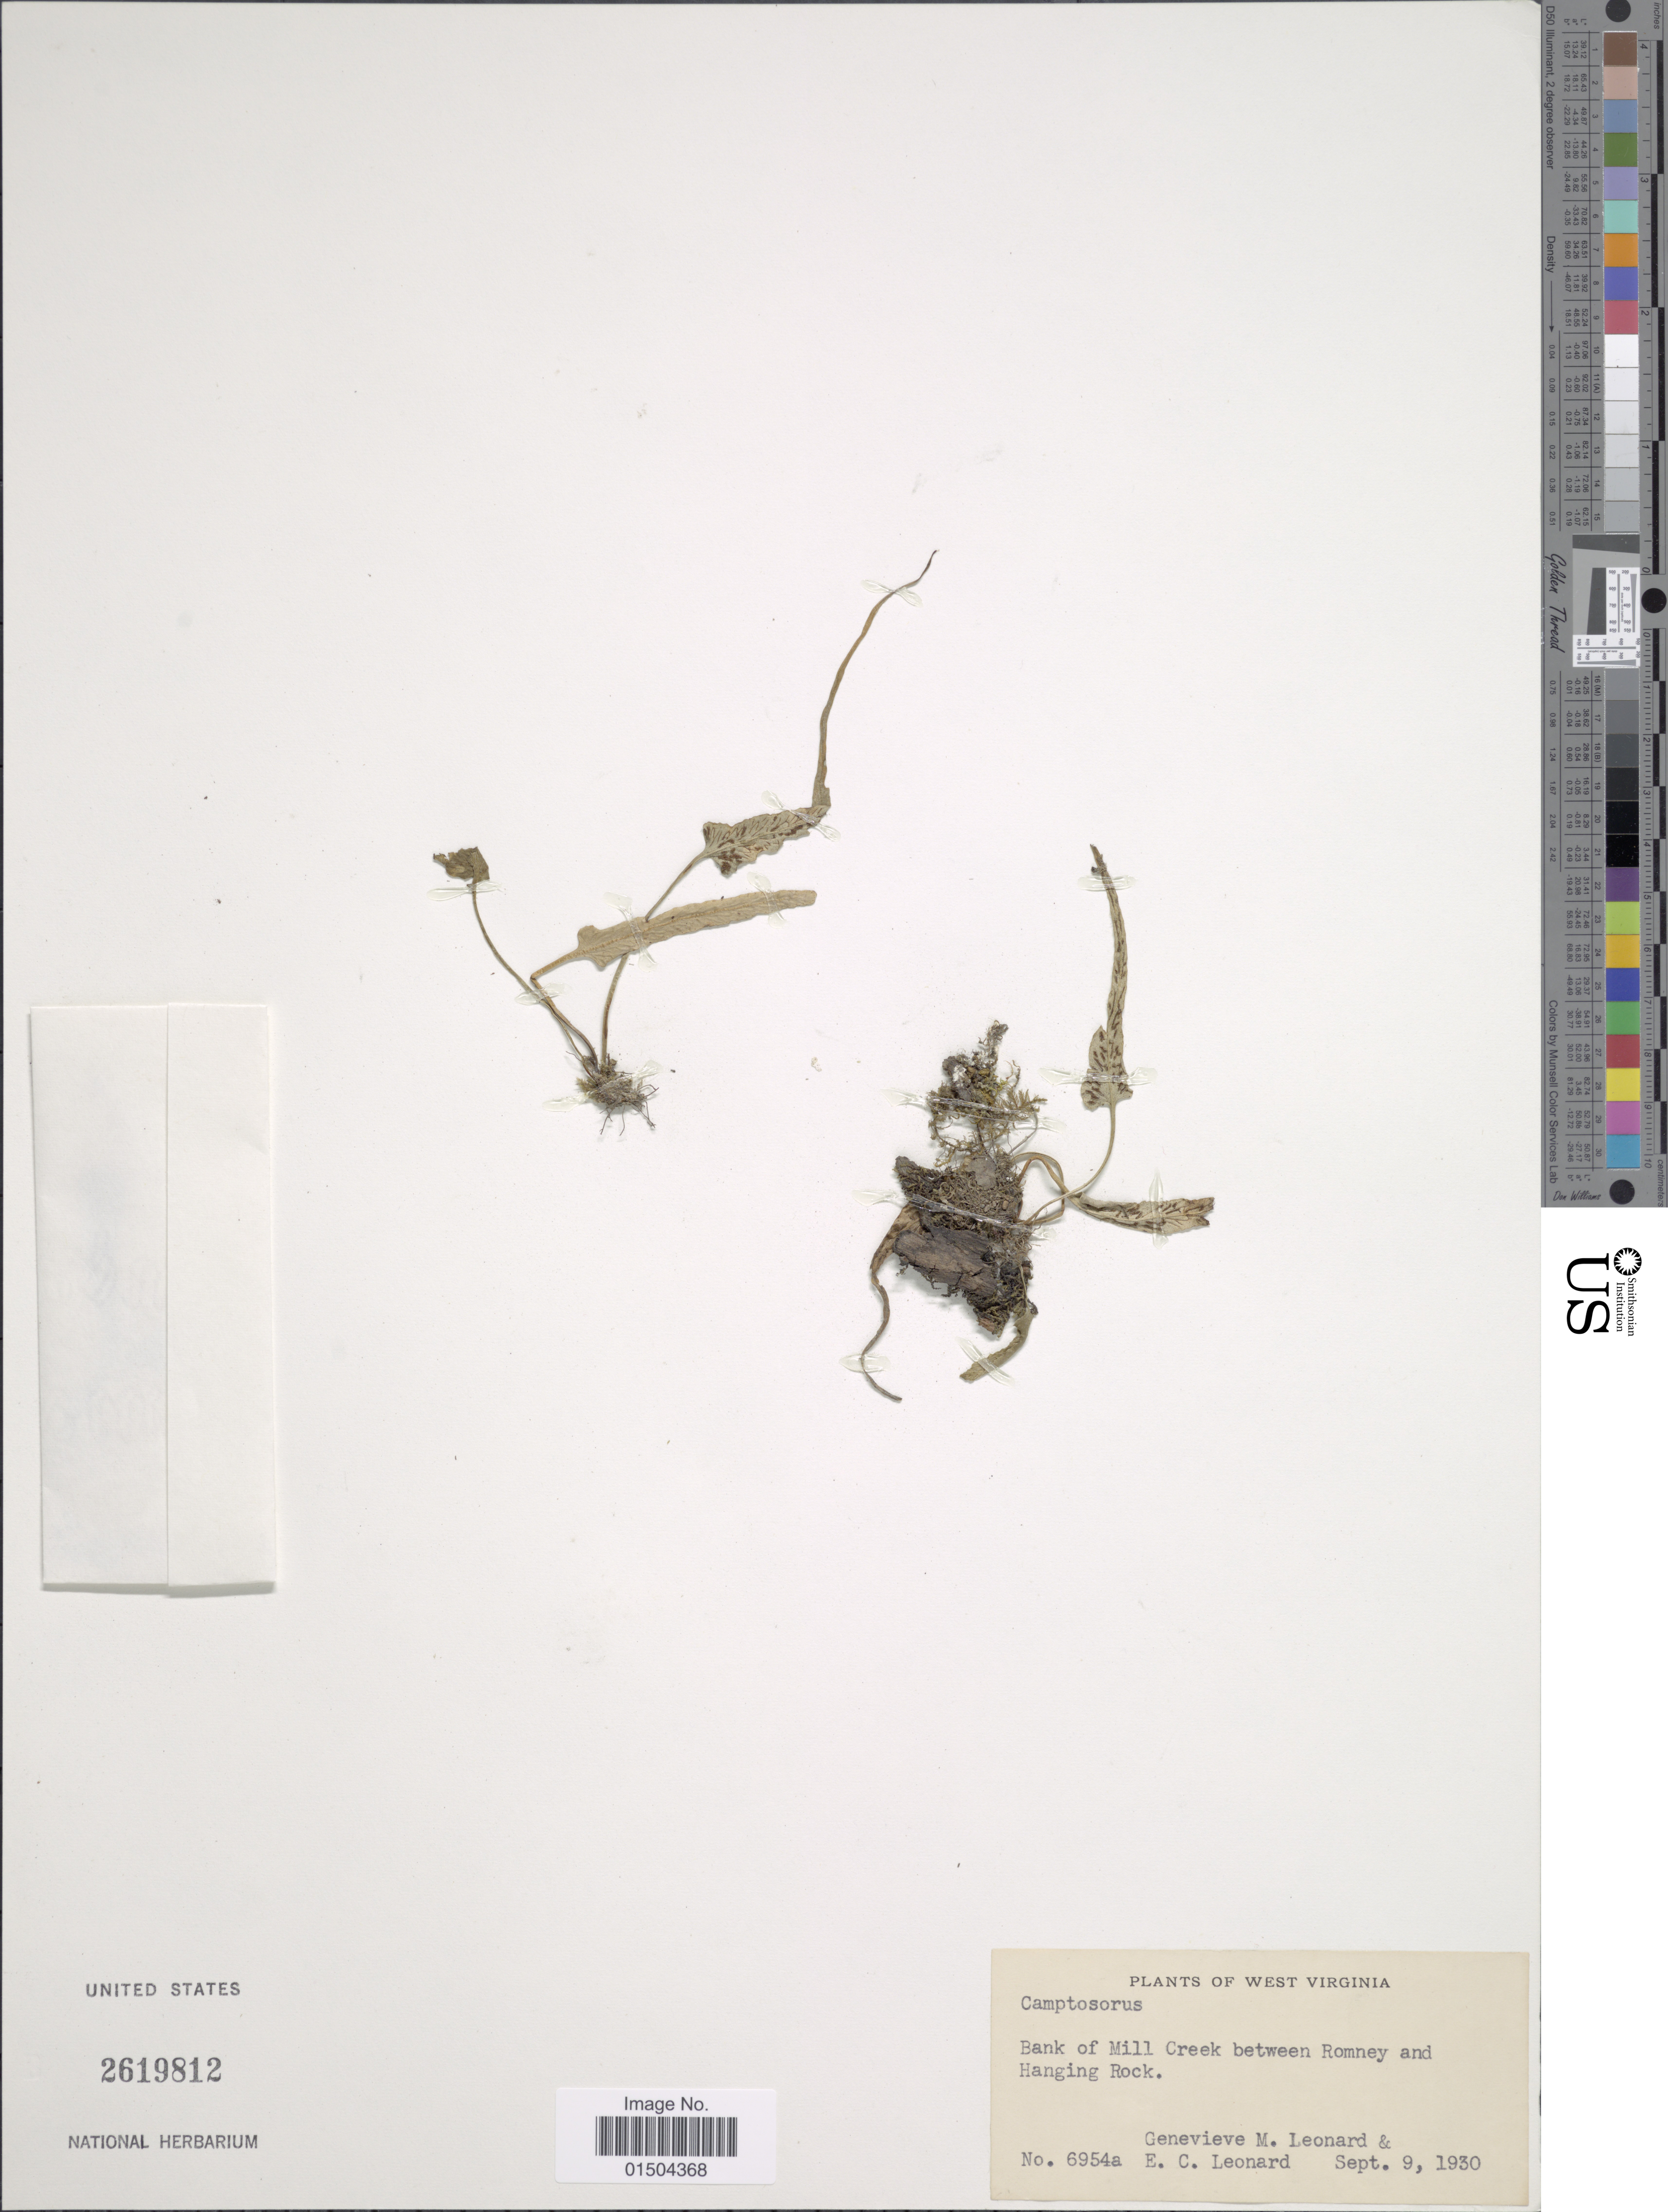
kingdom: Plantae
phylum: Tracheophyta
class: Polypodiopsida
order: Polypodiales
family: Aspleniaceae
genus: Asplenium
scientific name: Asplenium rhizophyllum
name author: L.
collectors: G. M. Leonard & E. C. Leonard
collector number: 6954a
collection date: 1930-09-09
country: United States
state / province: West Virginia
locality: Bank of Mill Creek between Romney and Hanging Rock.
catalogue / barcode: US 2619812